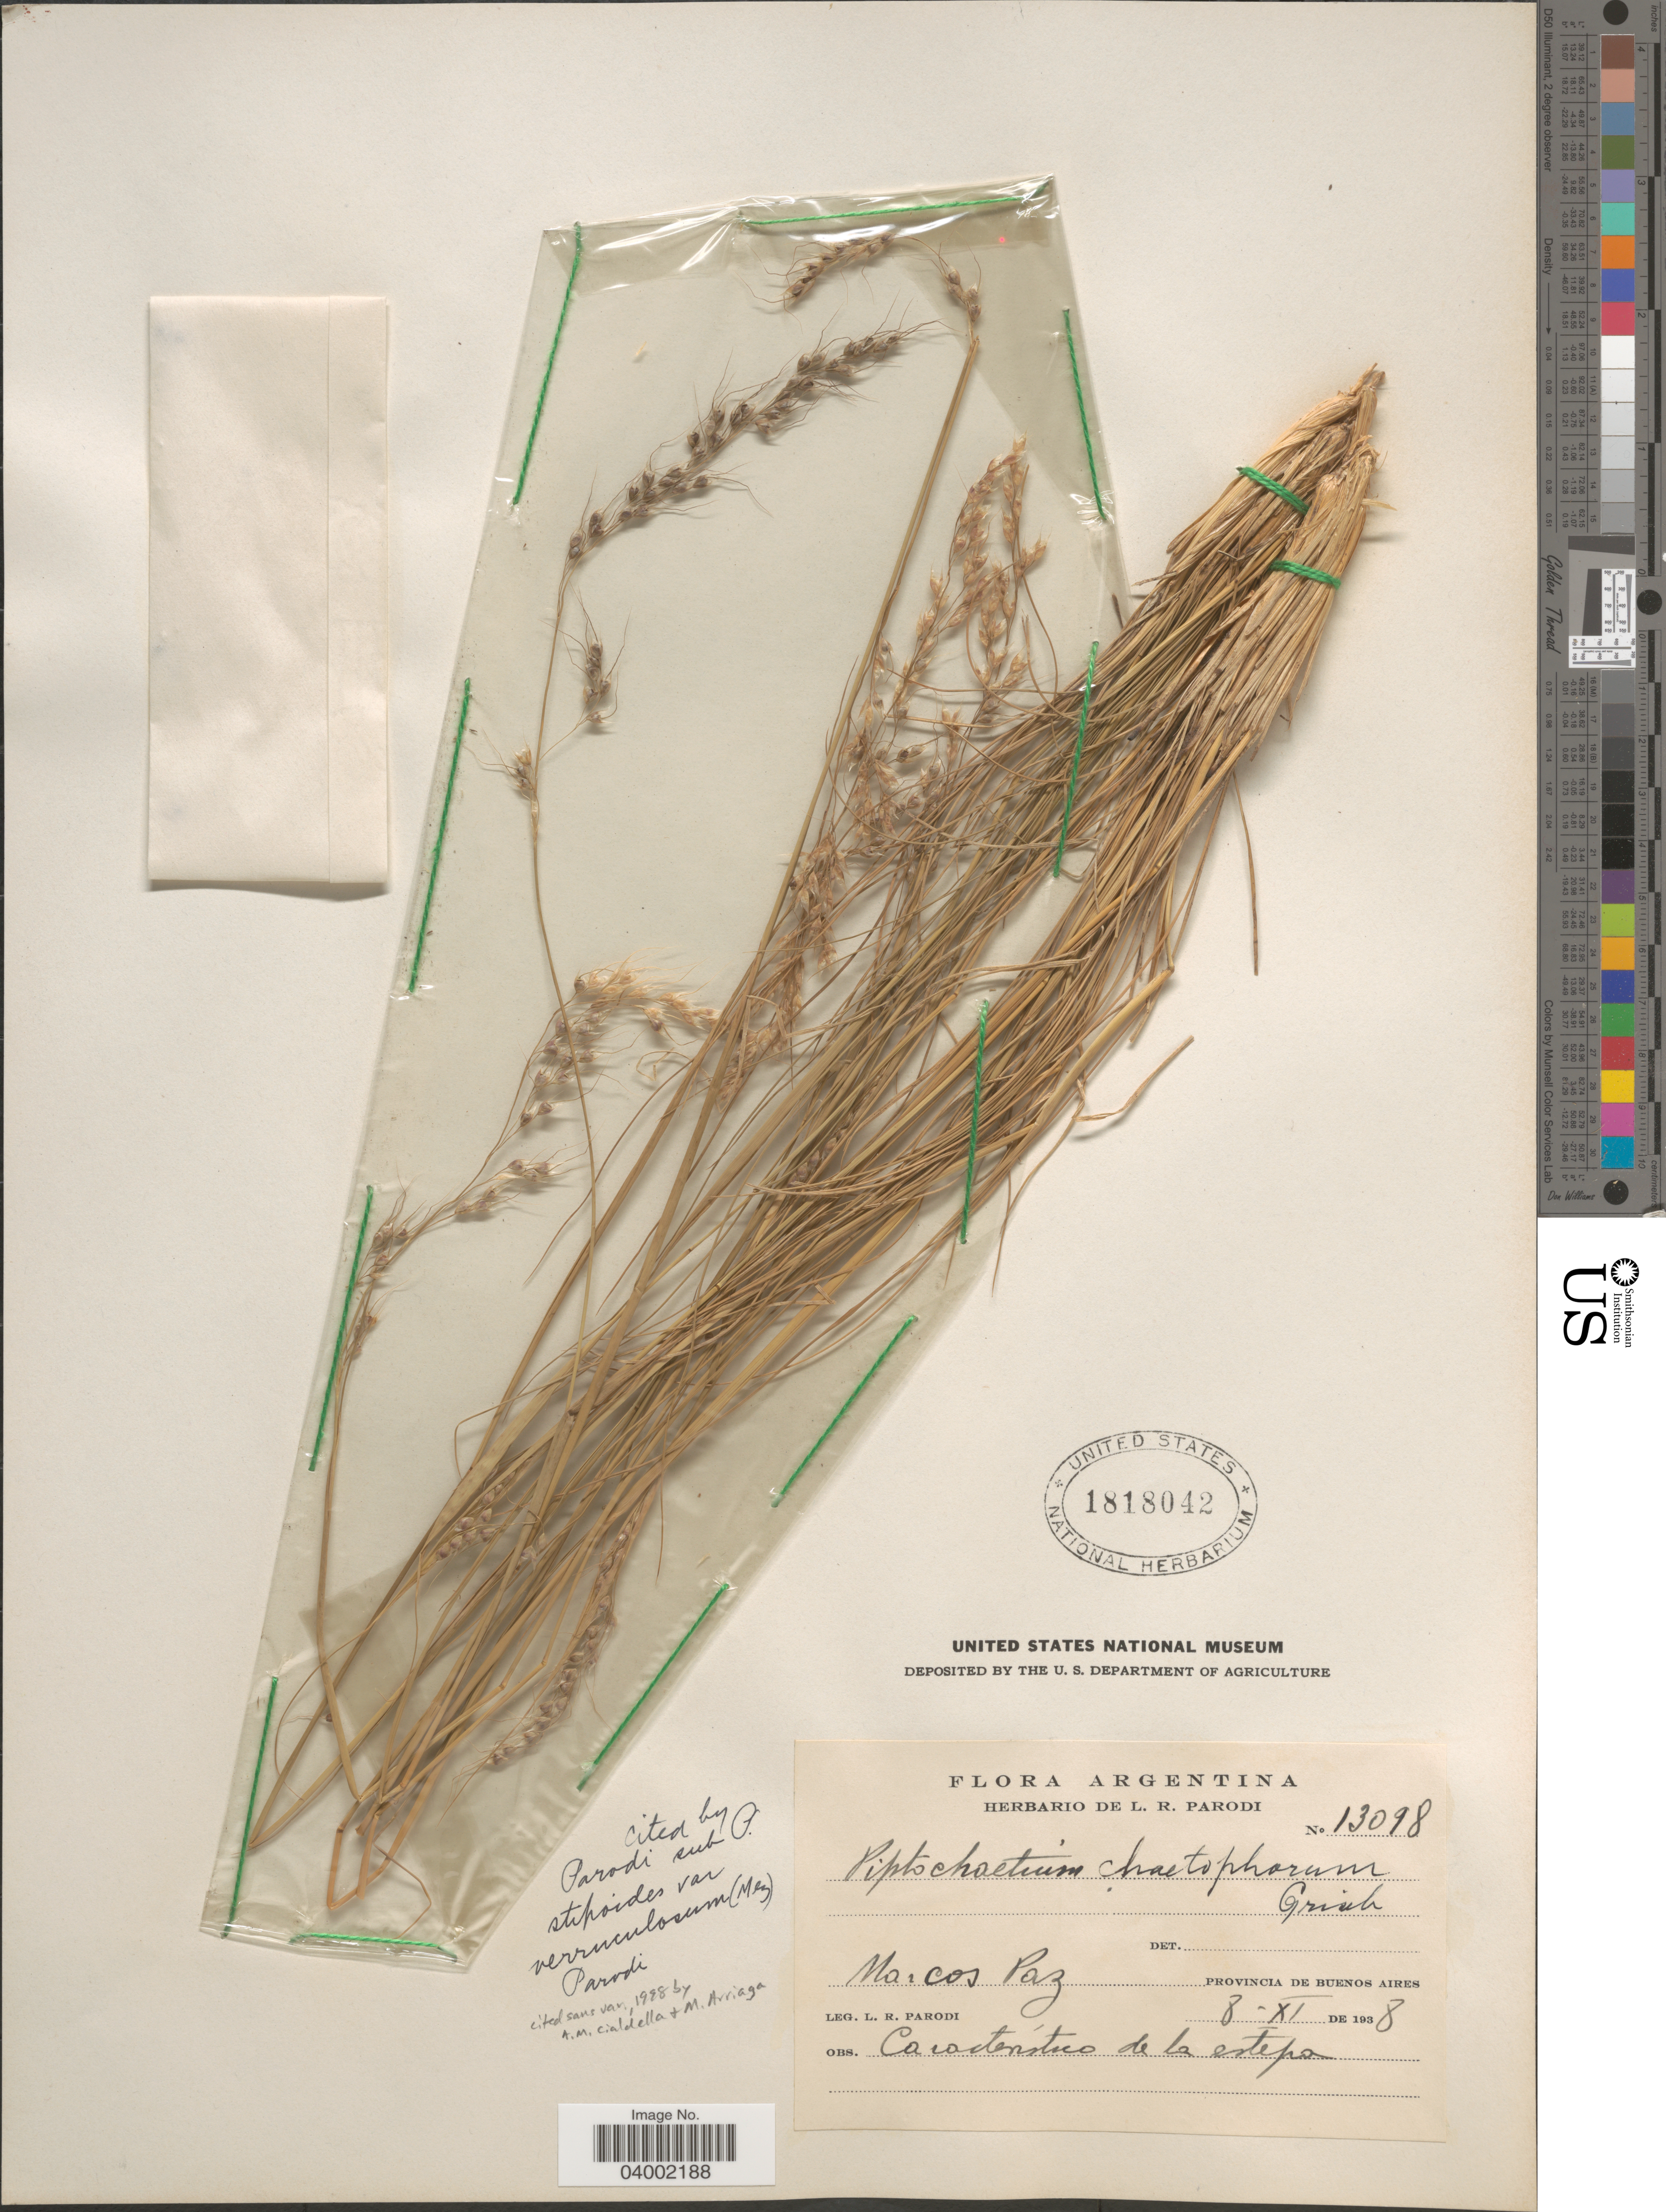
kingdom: Plantae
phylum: Tracheophyta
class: Liliopsida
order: Poales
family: Poaceae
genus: Piptochaetium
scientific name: Piptochaetium stipoides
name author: (Trin. & Rupr.) Hack. & Arechav.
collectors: L. R. Parodi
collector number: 13098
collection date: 1938-11-08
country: Argentina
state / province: Buenos Aires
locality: Marcos Paz.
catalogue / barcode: US 1818042